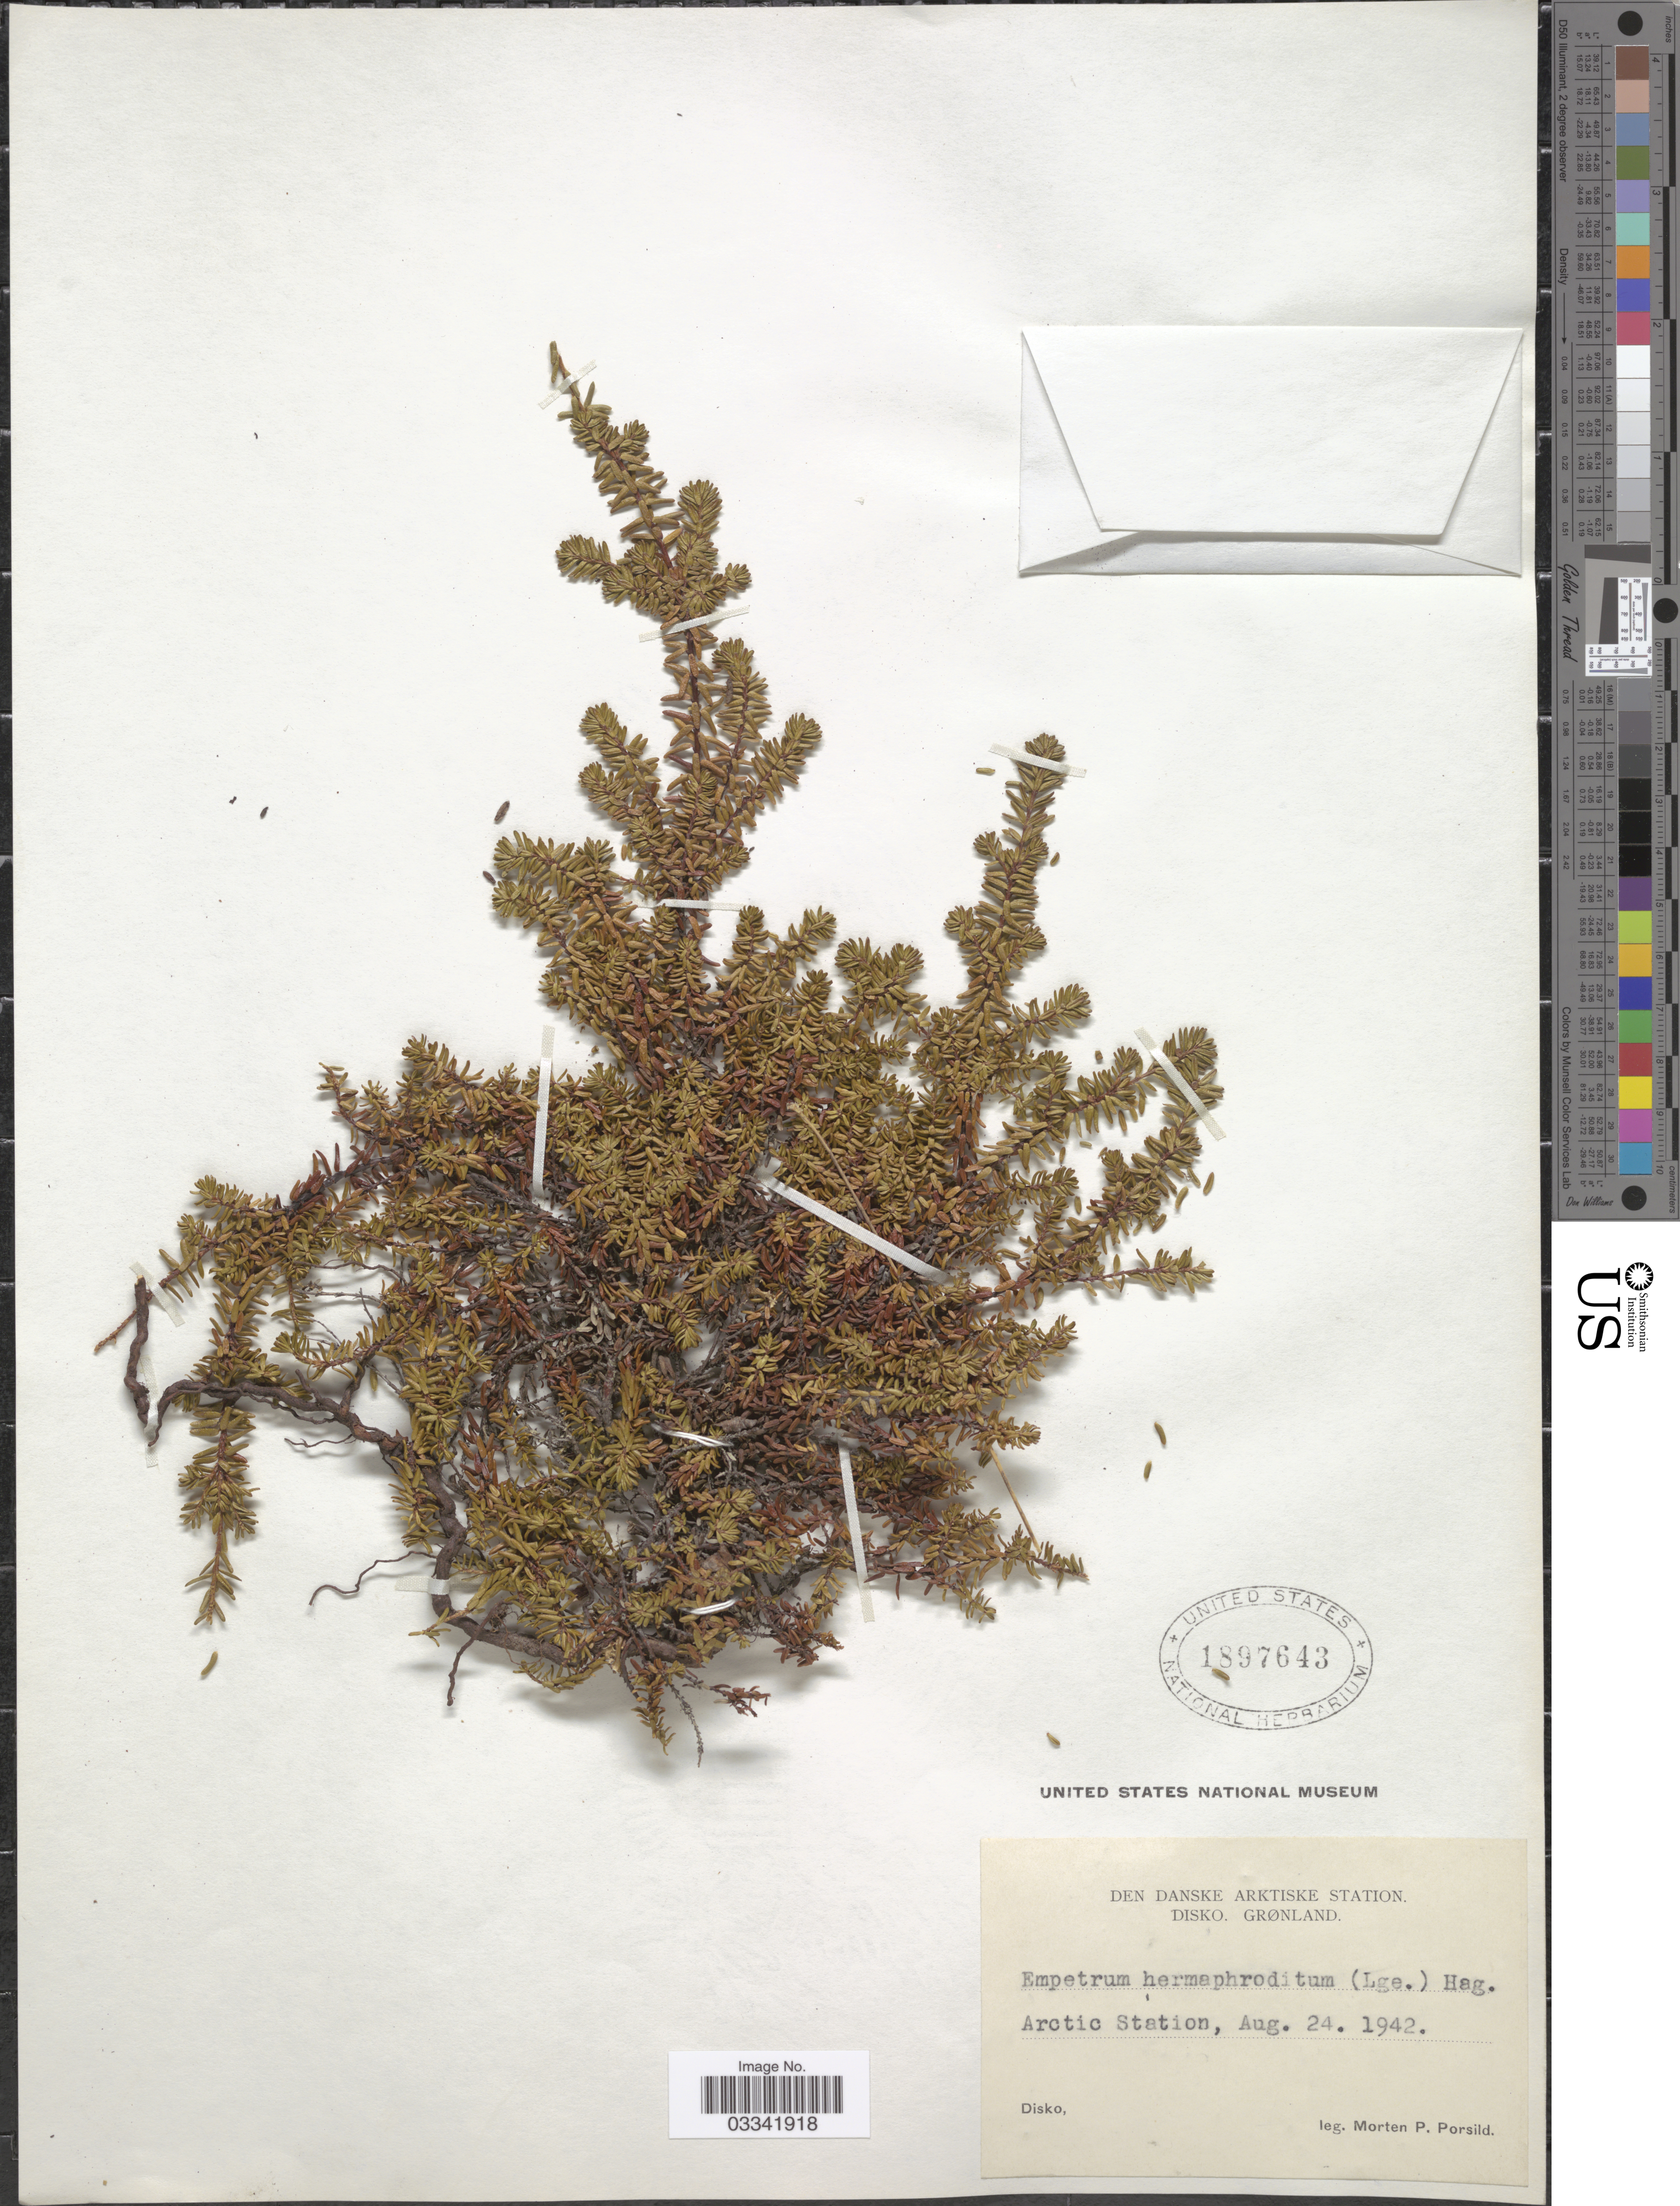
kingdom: Plantae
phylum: Tracheophyta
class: Magnoliopsida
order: Ericales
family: Ericaceae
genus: Empetrum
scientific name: Empetrum nigrum subsp. hermaphroditum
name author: (Hagerup) Böcher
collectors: M. P. Porsild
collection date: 1942-08-24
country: Greenland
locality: Den Danske Arktiske Station, Disko, Arctic Station.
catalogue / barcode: US 1897643